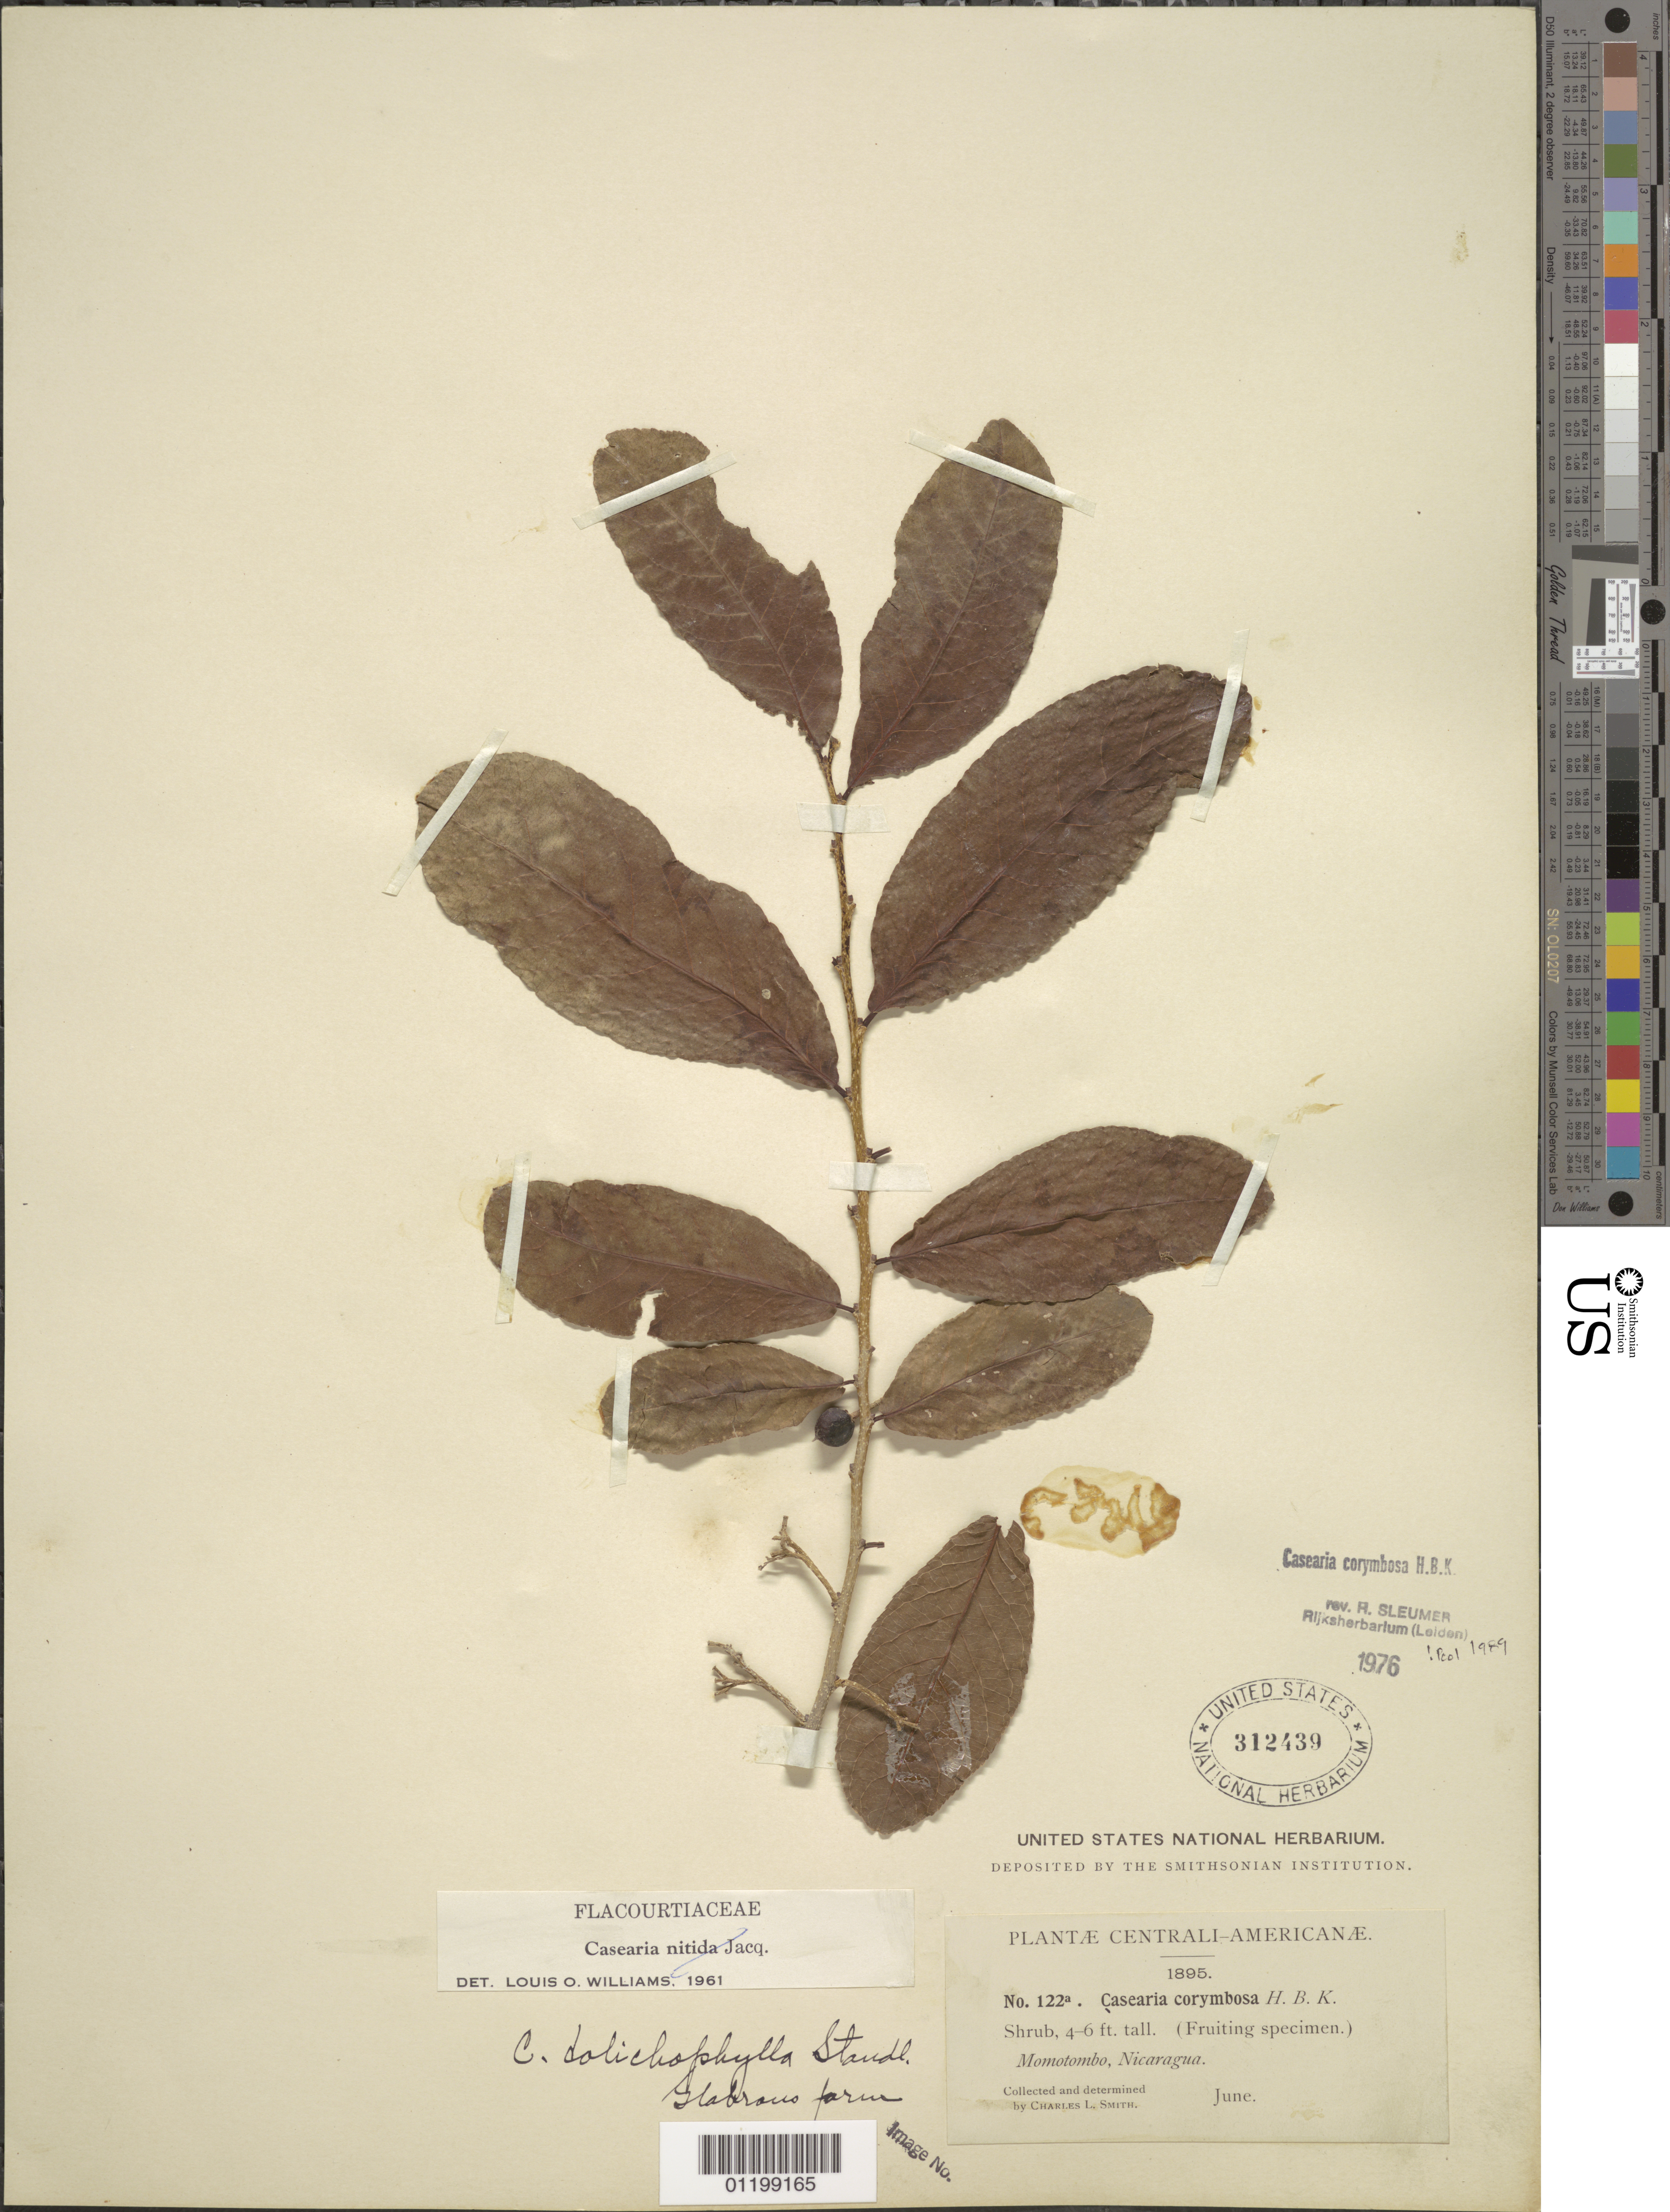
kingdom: Plantae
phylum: Tracheophyta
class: Magnoliopsida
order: Malpighiales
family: Salicaceae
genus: Casearia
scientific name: Casearia corymbosa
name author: Kunth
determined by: Sleumer, H. O.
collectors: C. L. Smith & C. L. Smith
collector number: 122 a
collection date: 1895-06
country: Nicaragua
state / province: León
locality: Momotombo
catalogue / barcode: US 312439